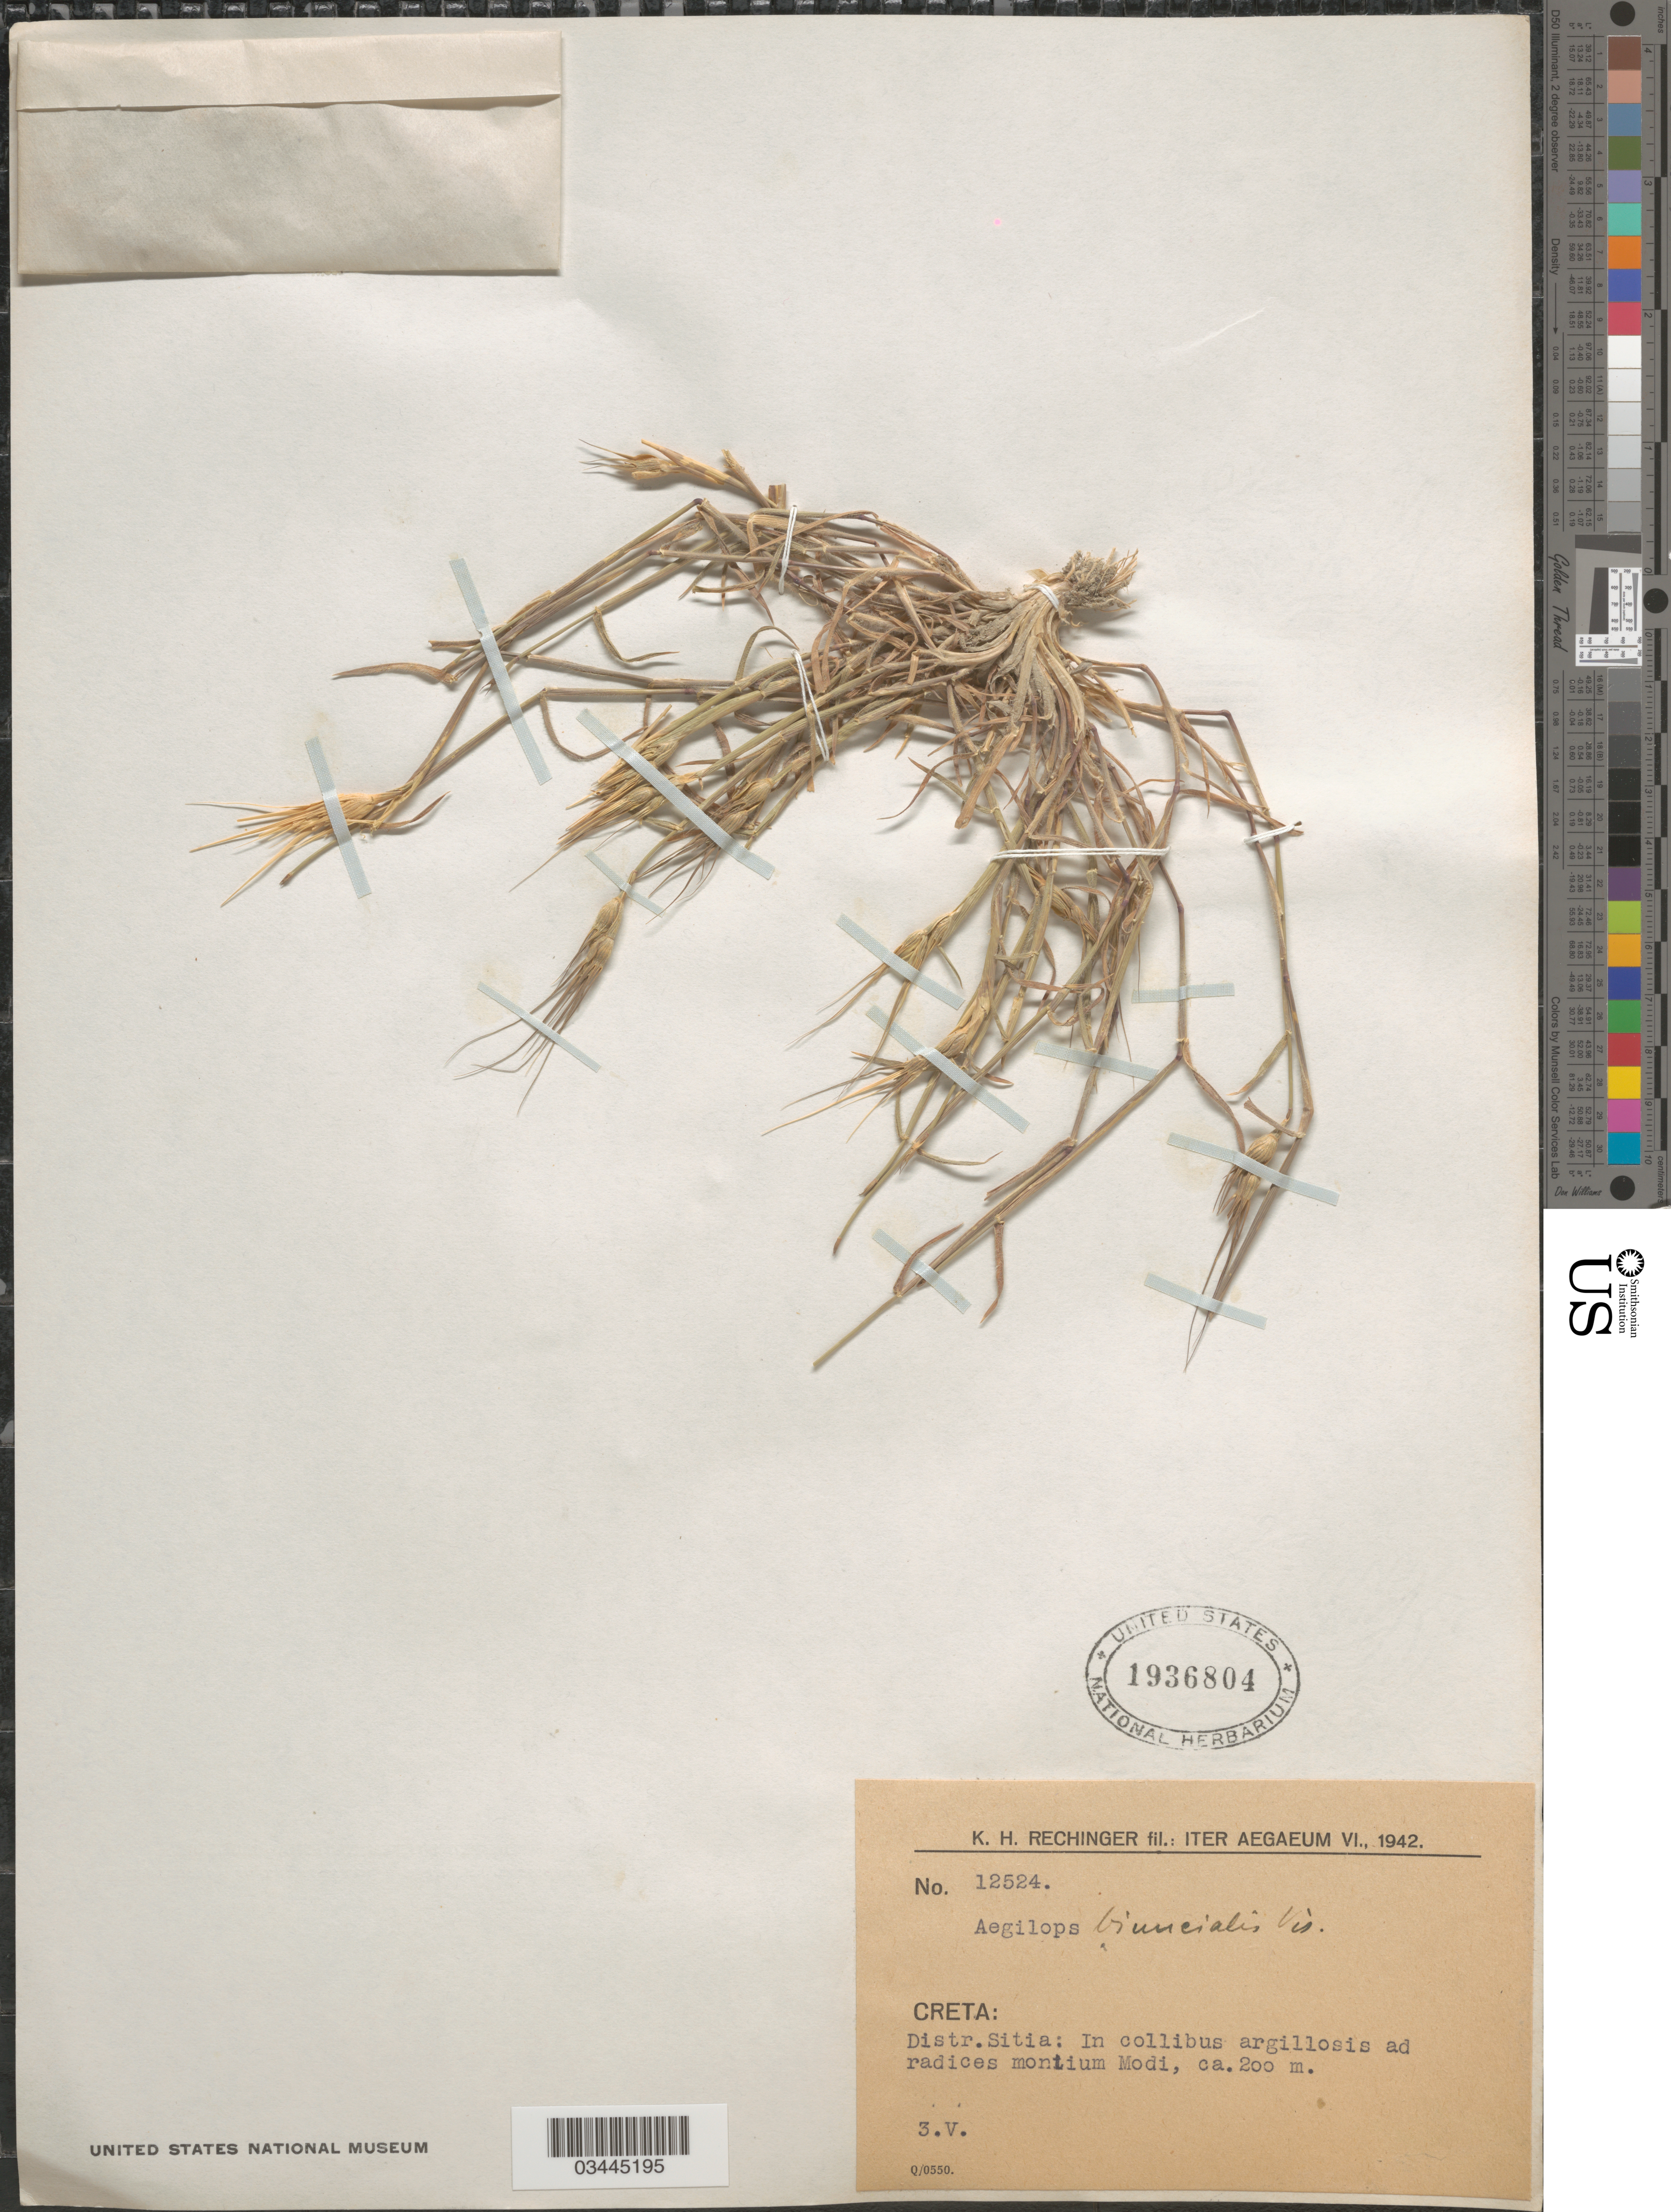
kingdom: Plantae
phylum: Tracheophyta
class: Liliopsida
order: Poales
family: Poaceae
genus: Aegilops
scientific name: Aegilops triuncialis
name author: L.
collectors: K. H. Rechinger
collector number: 12524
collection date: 1942-05-03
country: Greece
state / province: Crete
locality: Iter Aegaeum VI., 1942. Creta: Distr. Sitia: In collibus argillosis ad radices montium Modi.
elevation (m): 200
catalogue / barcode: US 1936804